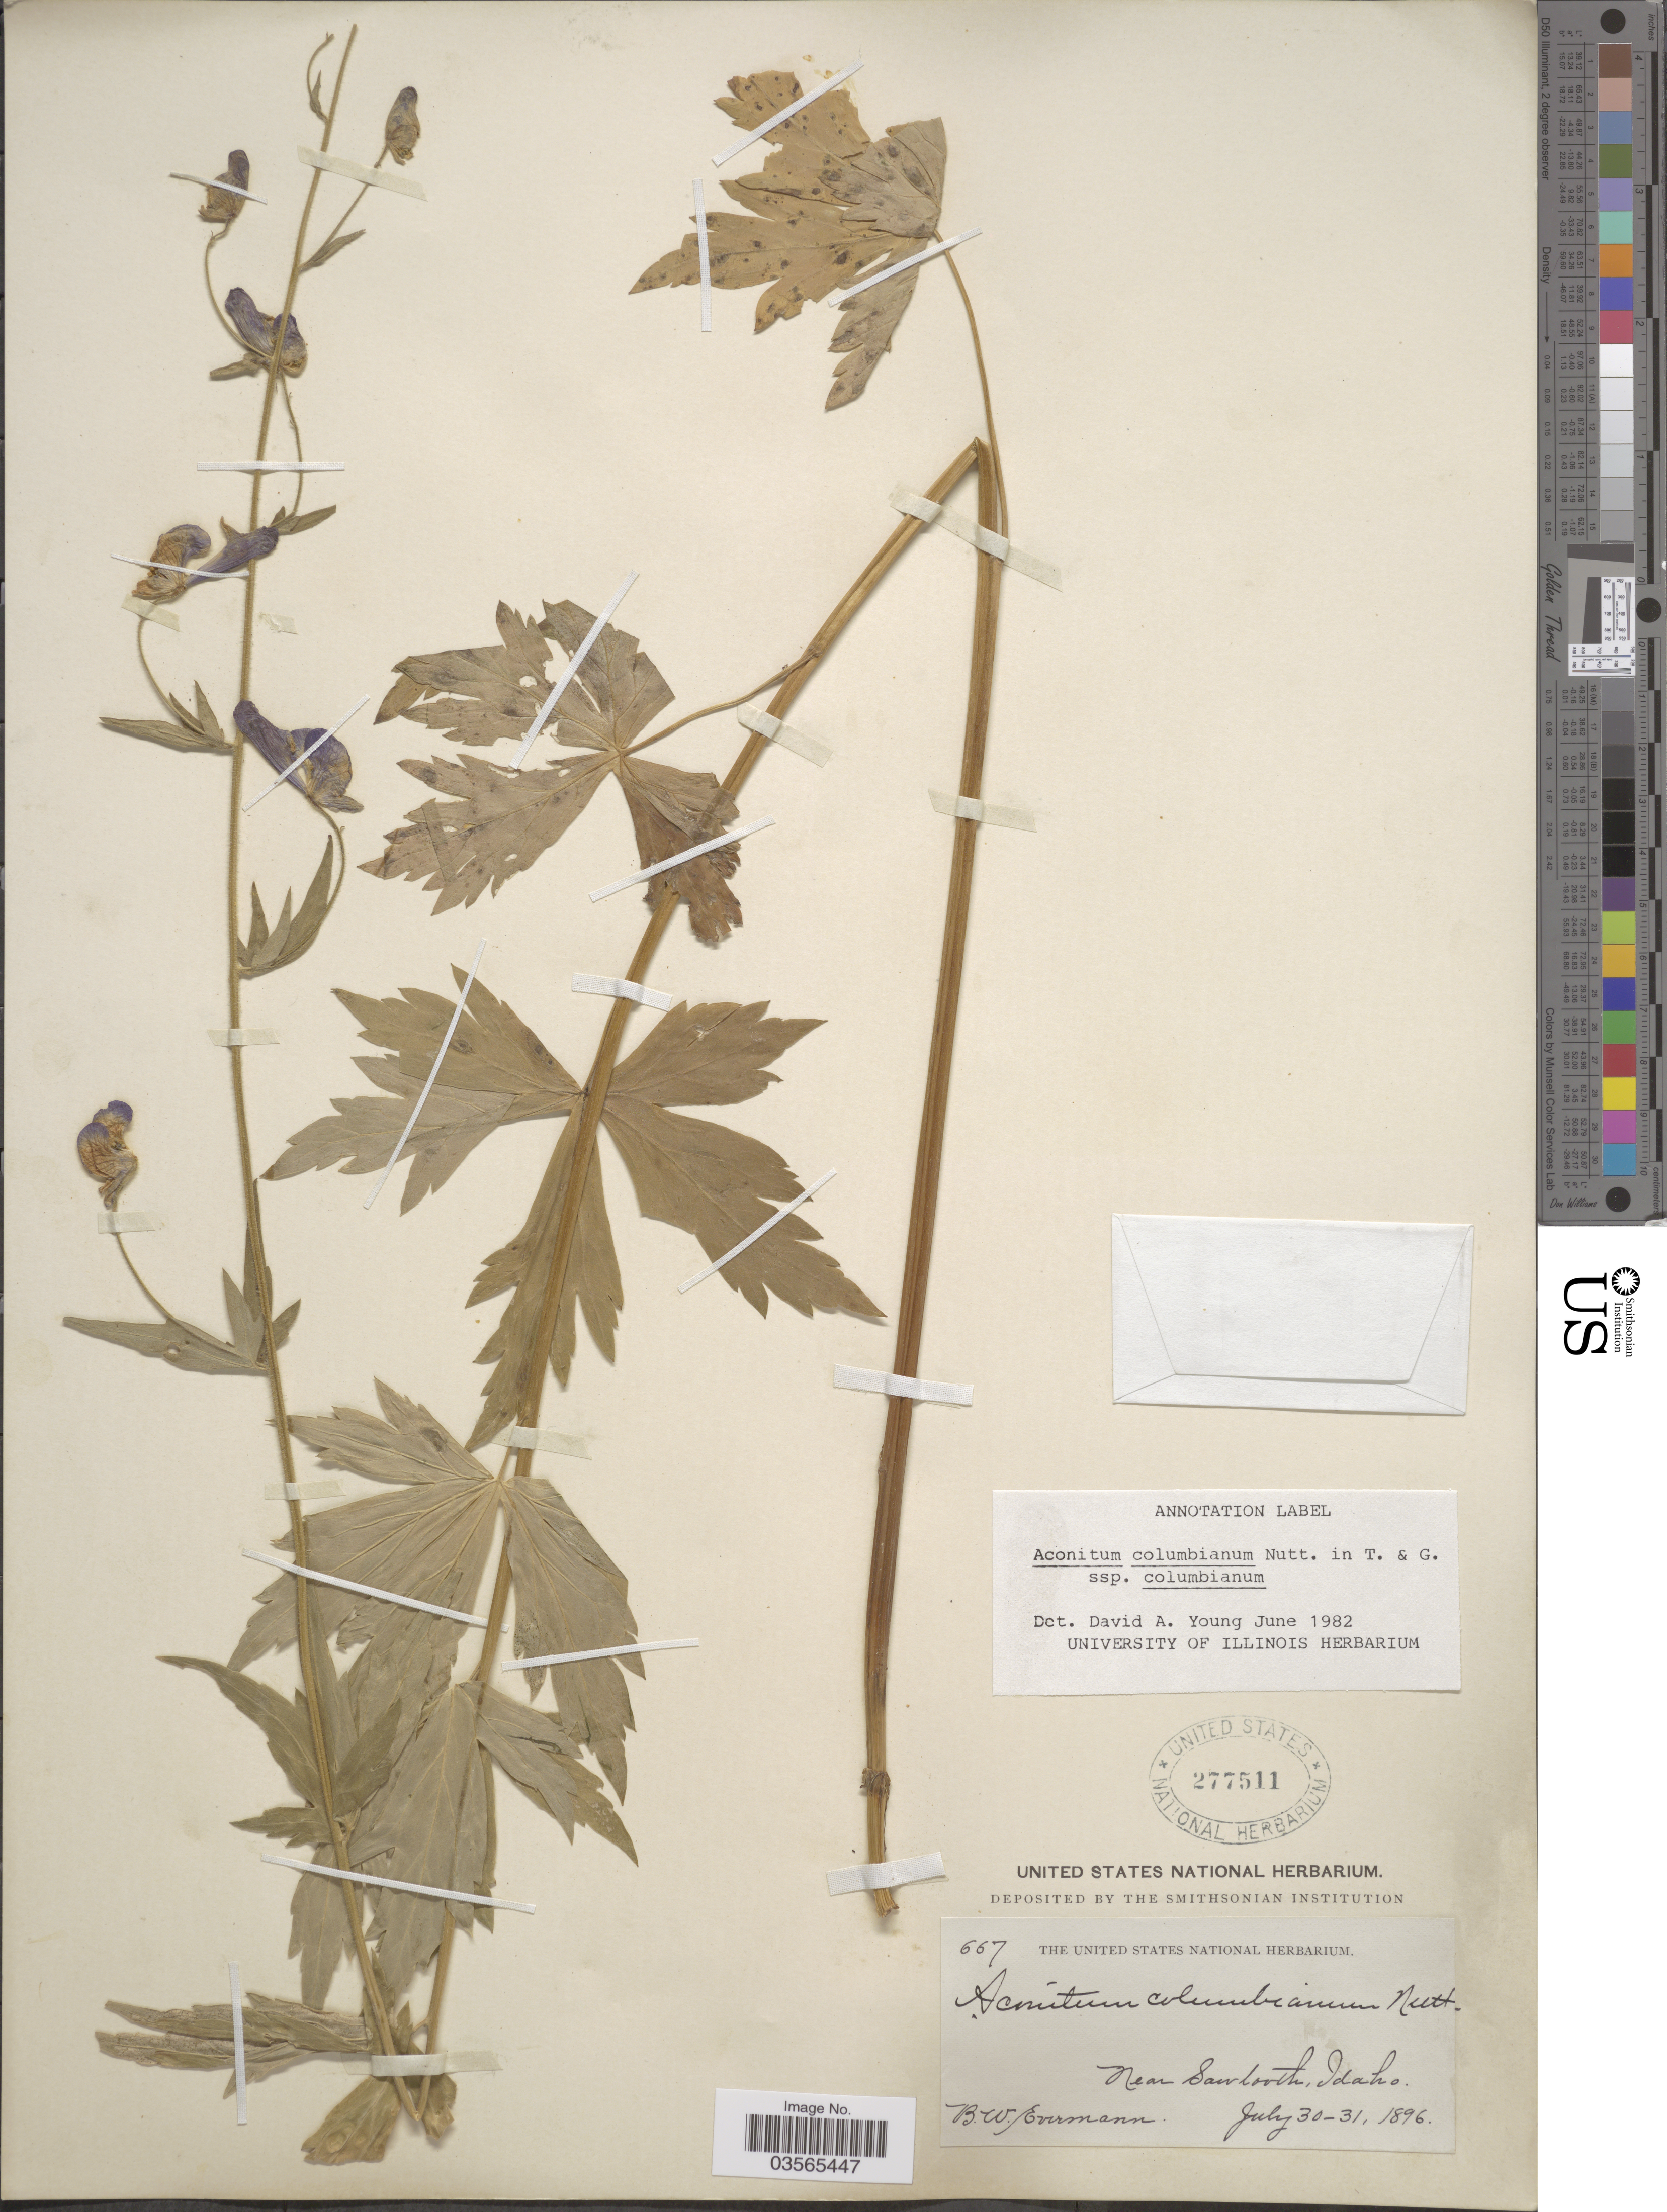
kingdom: Plantae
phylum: Tracheophyta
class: Magnoliopsida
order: Ranunculales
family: Ranunculaceae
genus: Aconitum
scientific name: Aconitum columbianum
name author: Nutt.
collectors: B. W. Evermann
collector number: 667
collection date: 1896-07-30/1896-07-31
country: United States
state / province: Idaho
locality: Near Sawtooth.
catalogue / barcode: US 277511